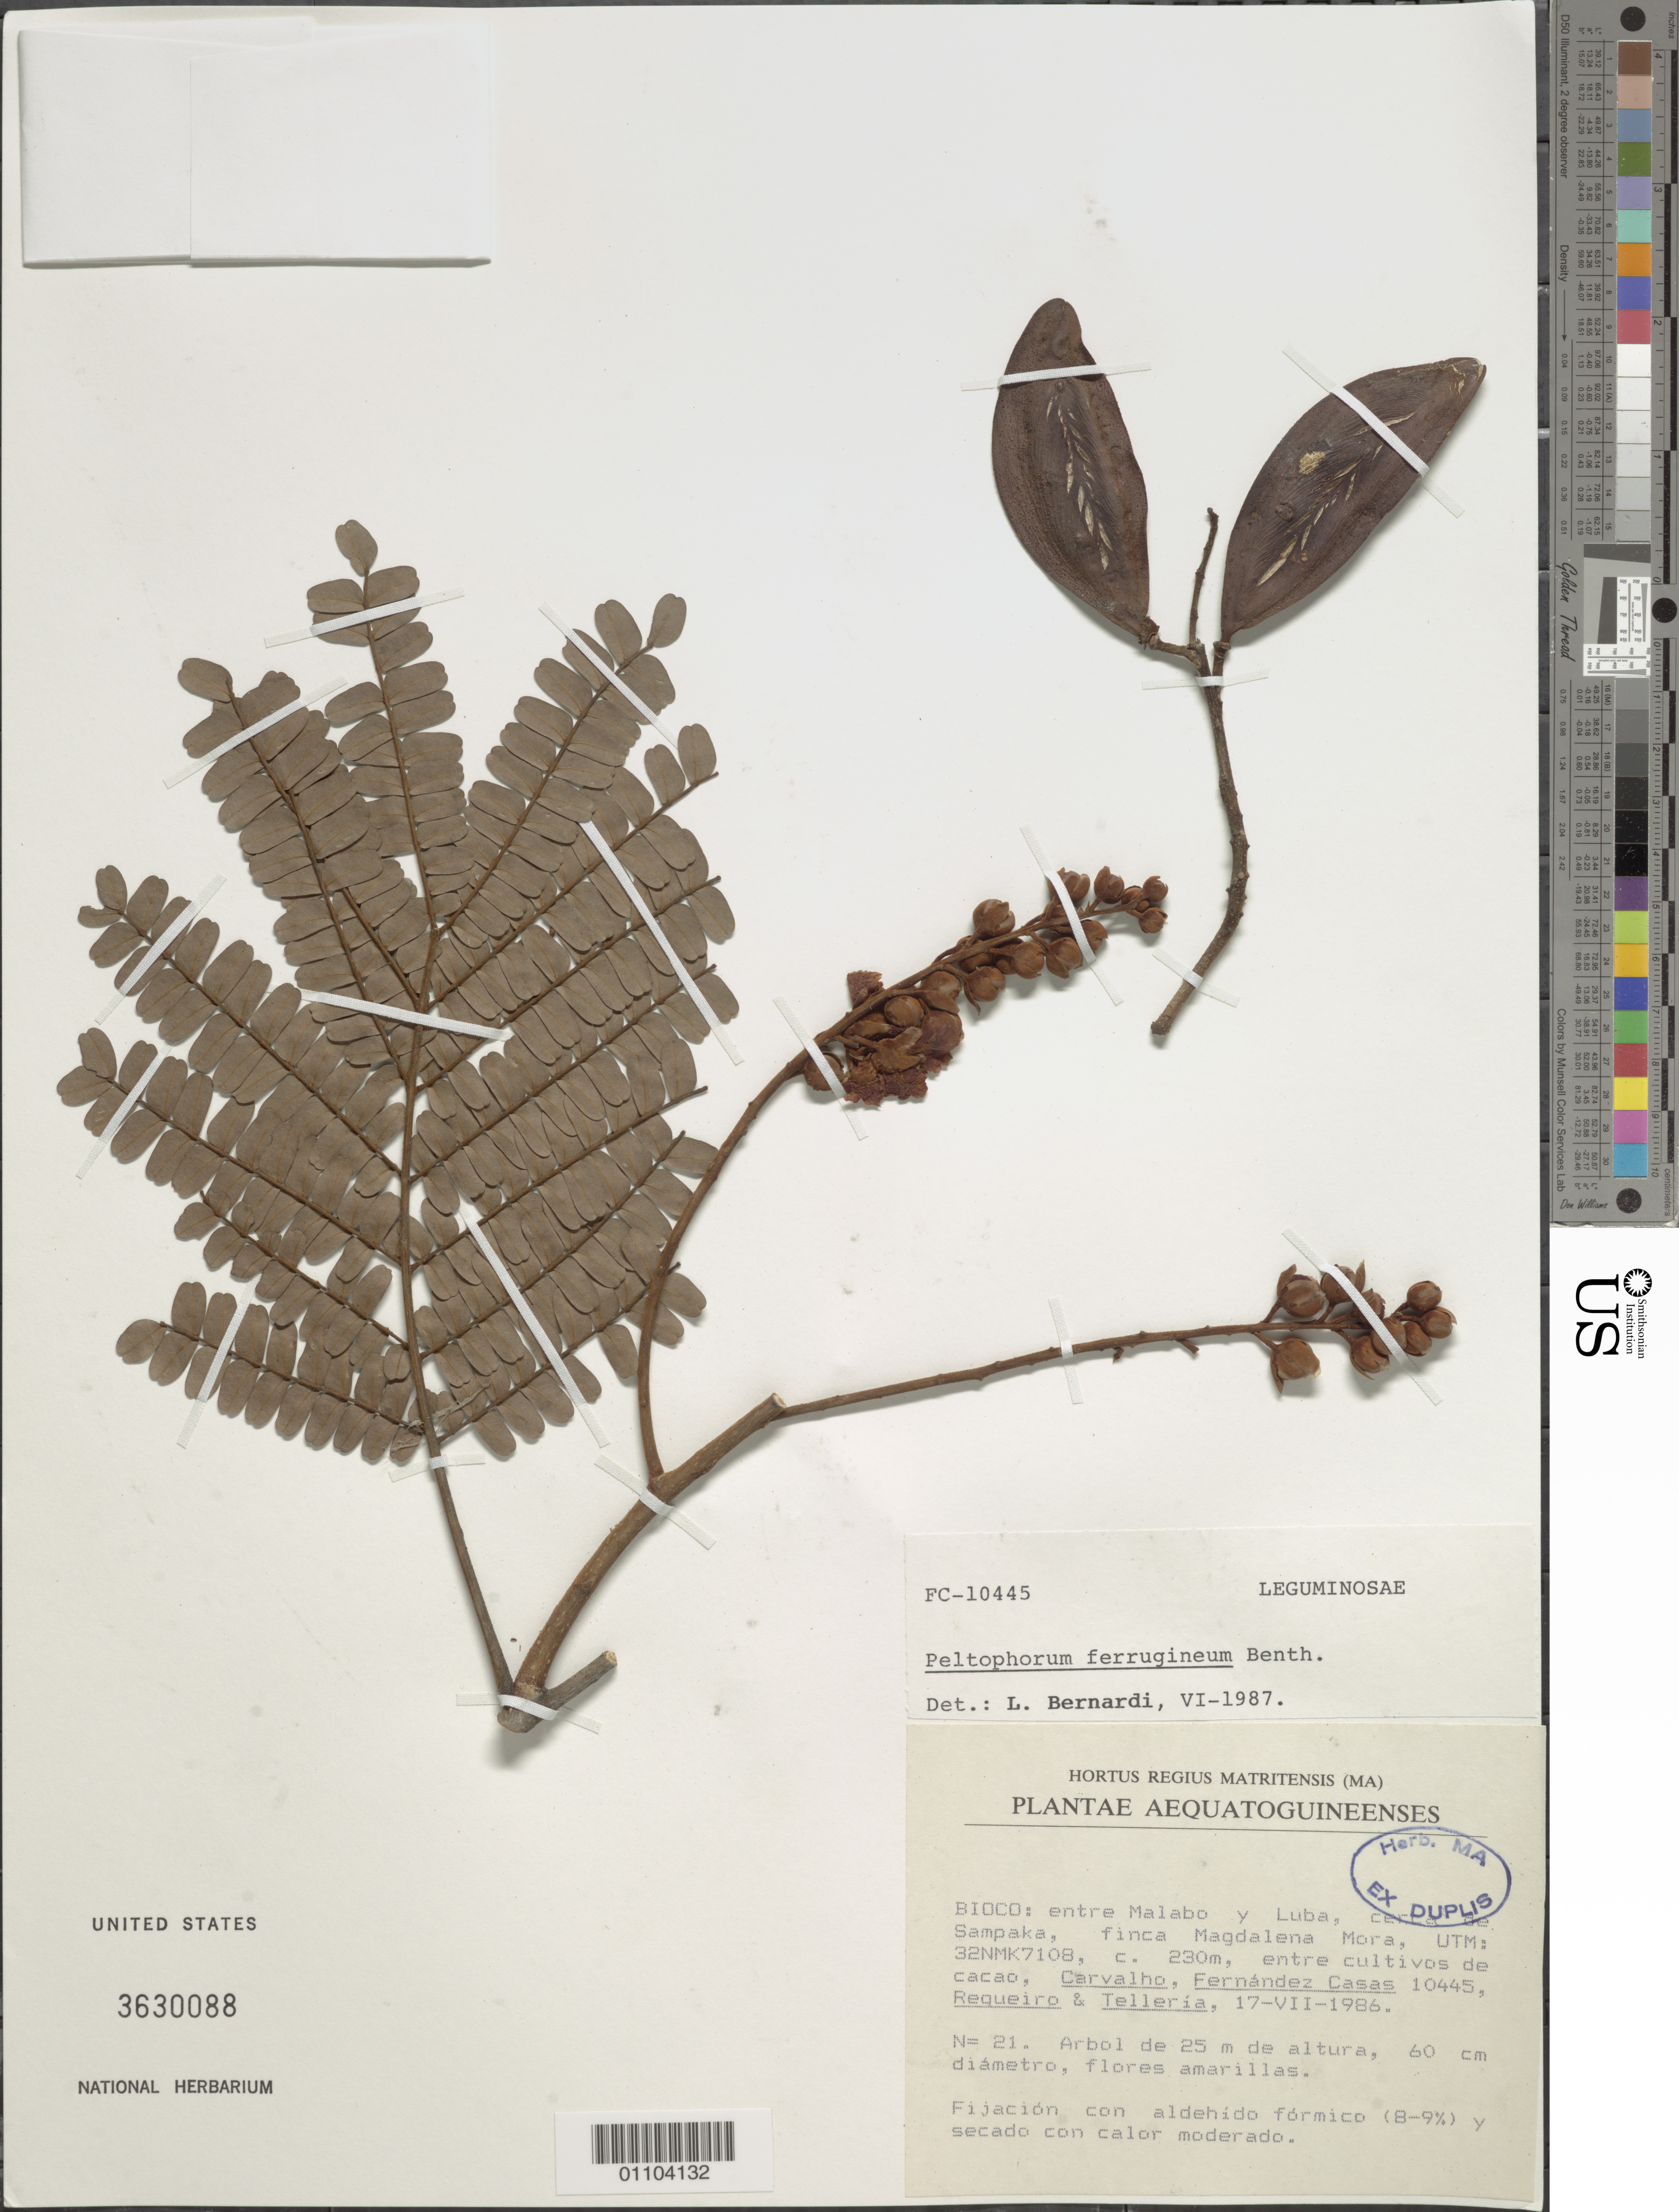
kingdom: Plantae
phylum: Tracheophyta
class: Magnoliopsida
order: Fabales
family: Fabaceae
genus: Peltophorum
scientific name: Peltophorum pterocarpum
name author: (DC.) Backer ex K. Heyne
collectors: Carvalho, --, F. J. Fernández Casas, -. Regueiro & T. Telleria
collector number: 10445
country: Equatorial Guinea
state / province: Bioko Norte / Bioko Sur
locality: Between Malabo and Luba Cerra de Sampaka, finca Magdalena Mora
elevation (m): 230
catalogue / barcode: US 3630088